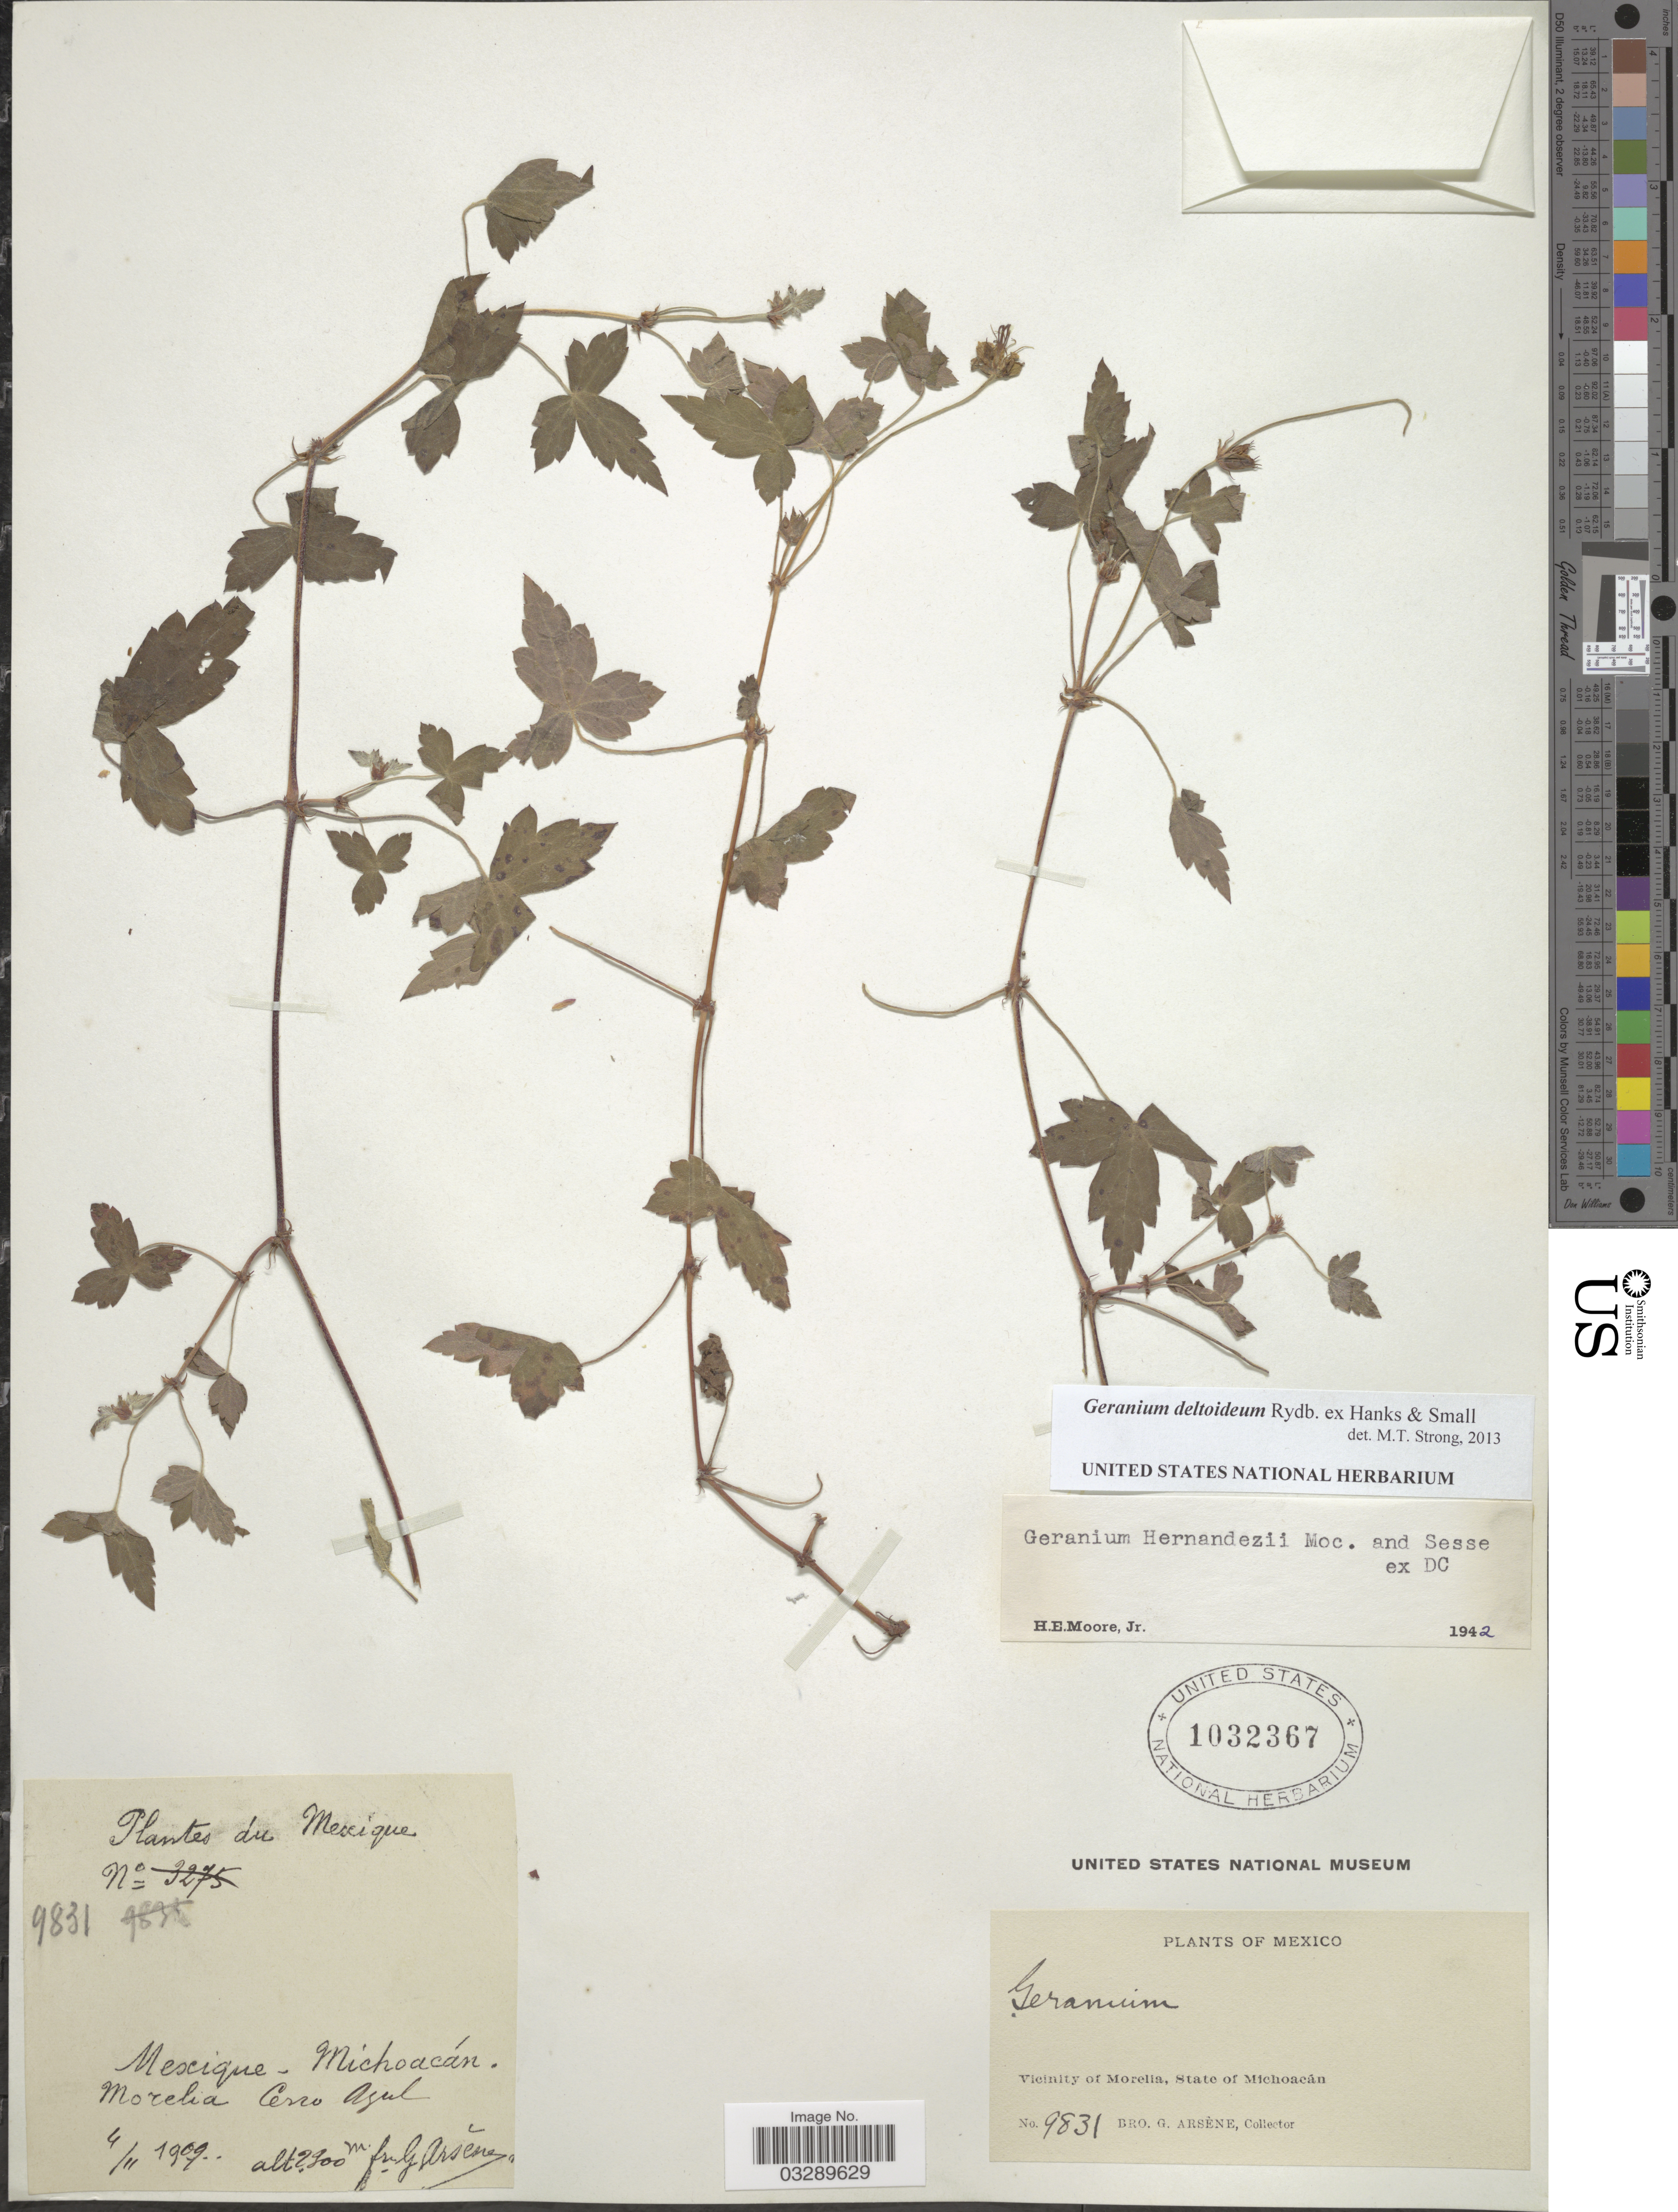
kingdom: Plantae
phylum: Tracheophyta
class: Magnoliopsida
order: Geraniales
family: Geraniaceae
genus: Geranium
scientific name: Geranium deltoideum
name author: Rydb.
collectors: Bro. G. Arsène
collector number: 9831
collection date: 1909-11-04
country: Mexico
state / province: Michoacán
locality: Morelia Cerro Azul.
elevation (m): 2300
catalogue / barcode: US 1032367